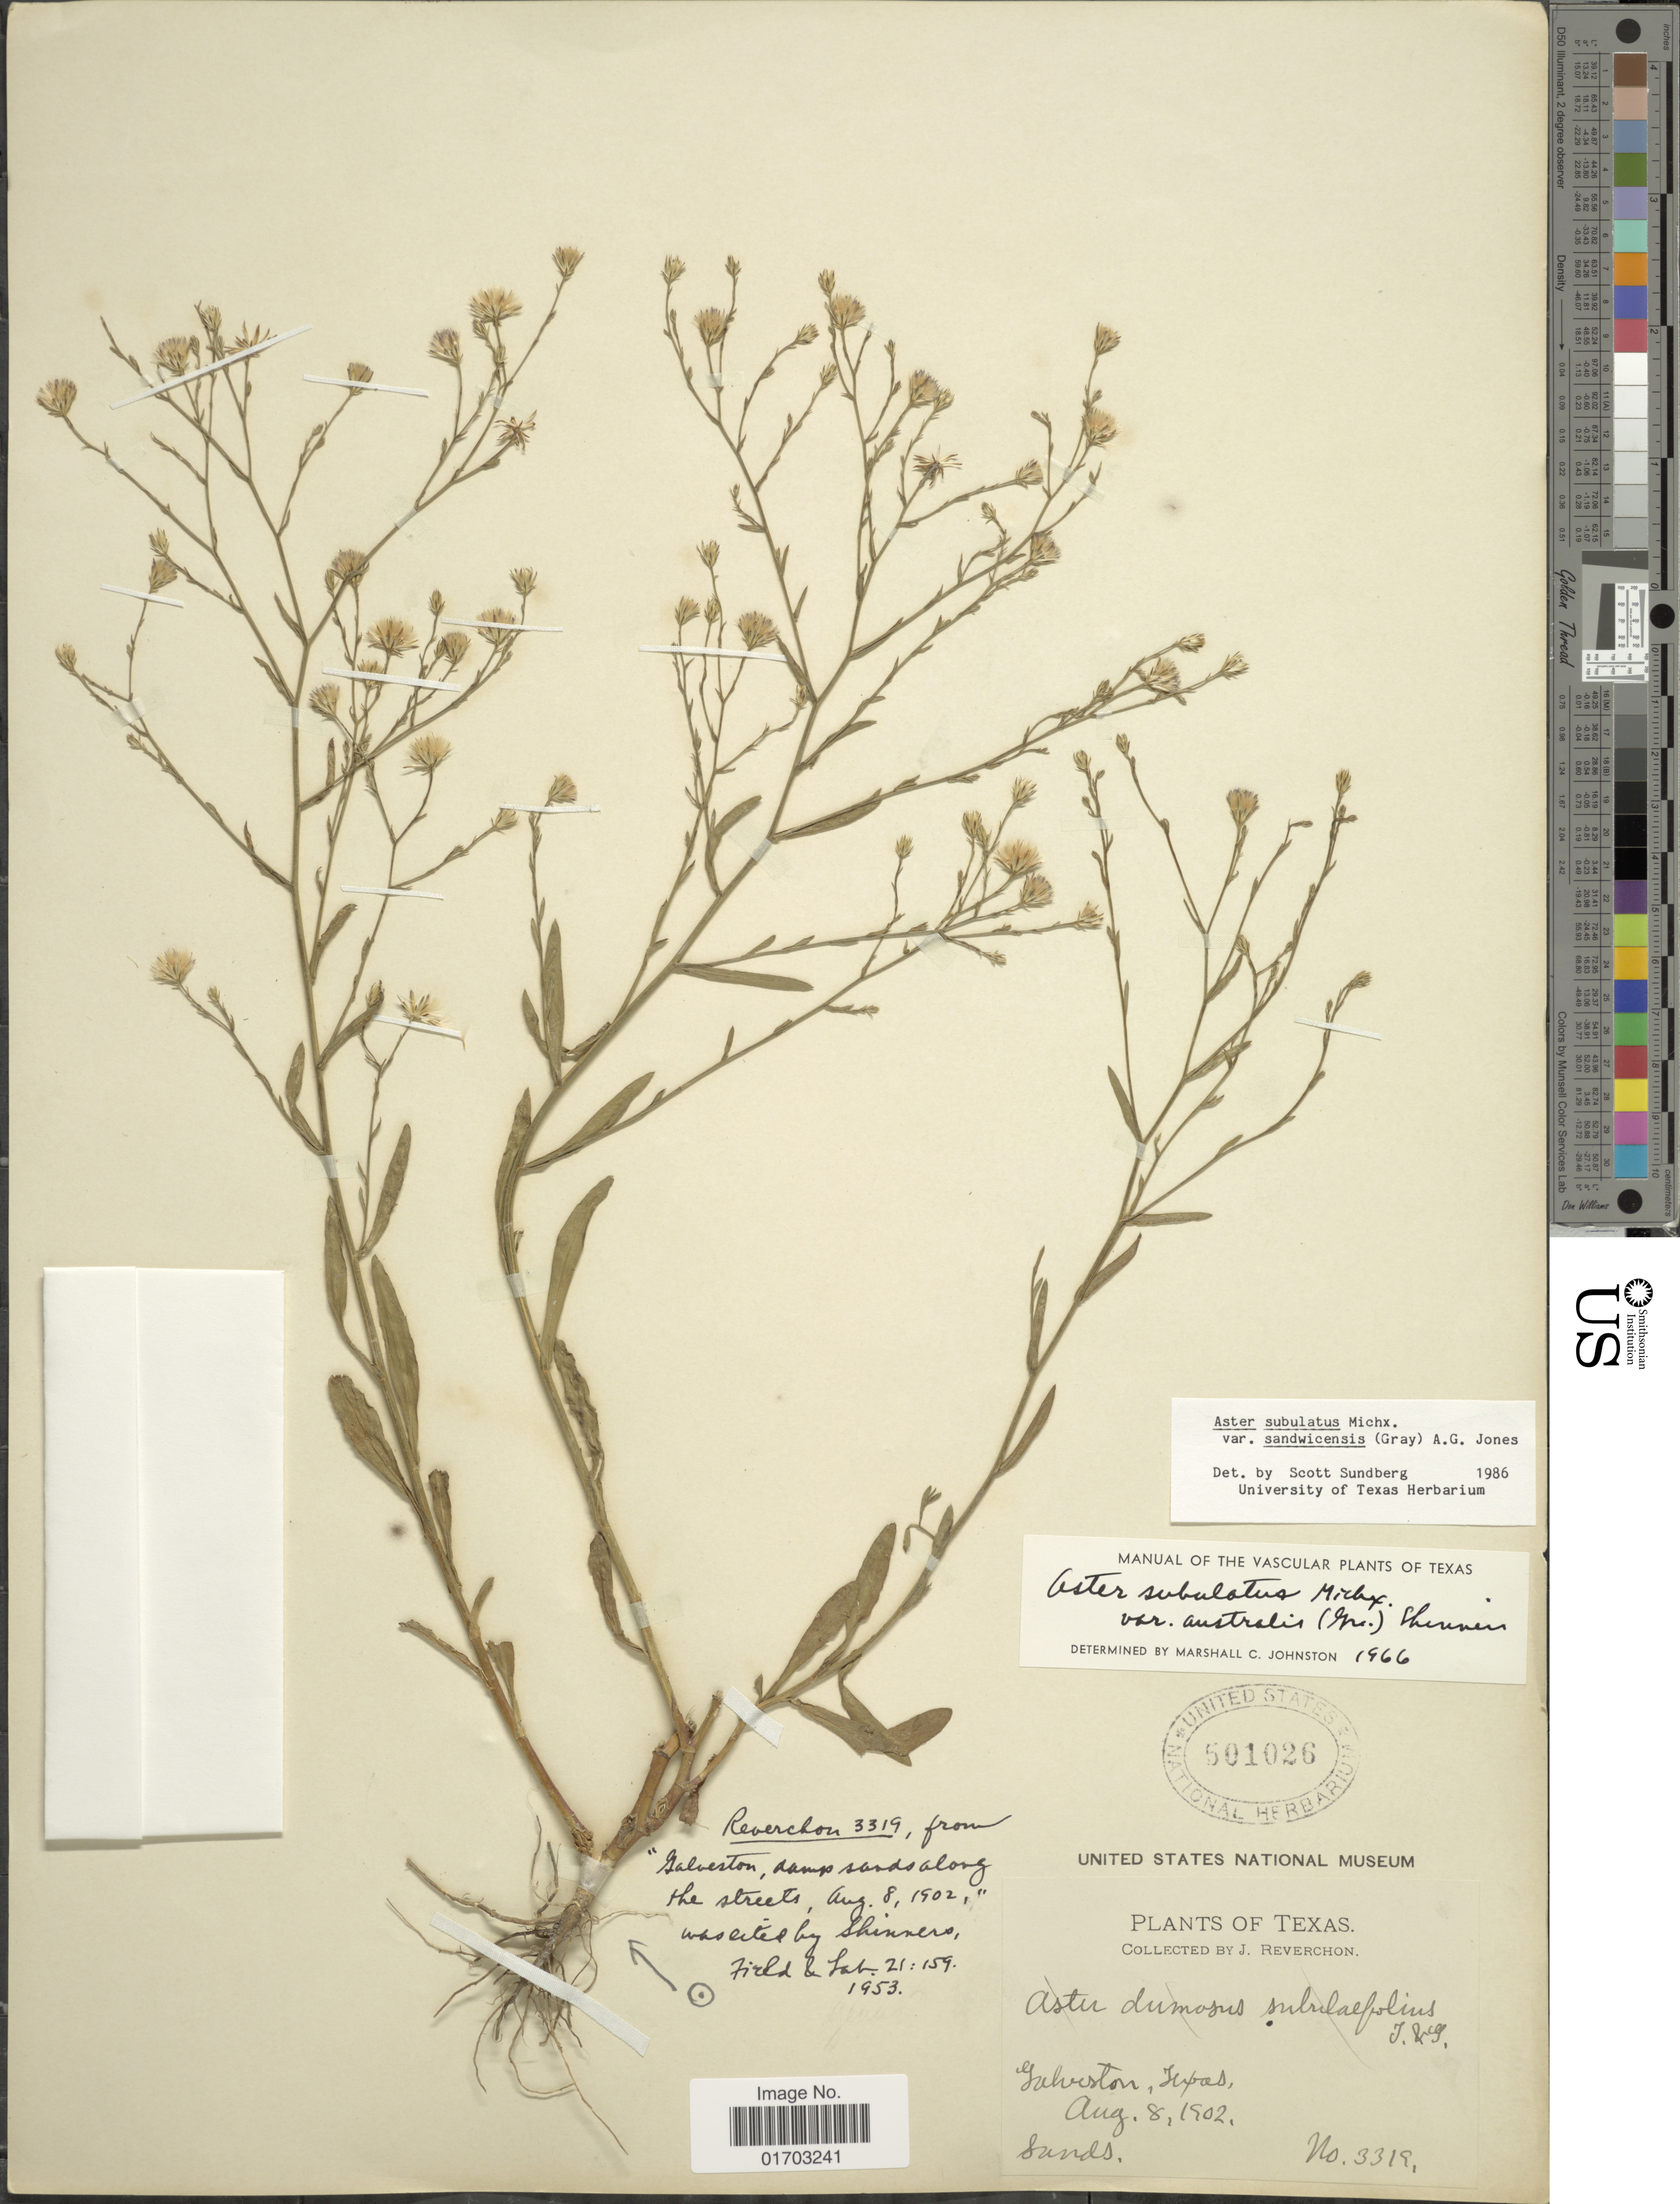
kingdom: Plantae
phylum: Tracheophyta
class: Magnoliopsida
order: Asterales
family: Asteraceae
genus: Symphyotrichum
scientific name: Symphyotrichum squamatum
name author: (Spreng.) G.L. Nesom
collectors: J. Reverchon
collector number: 3319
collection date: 1902-08-08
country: United States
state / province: Texas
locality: Galveston, sands.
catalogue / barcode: US 501026